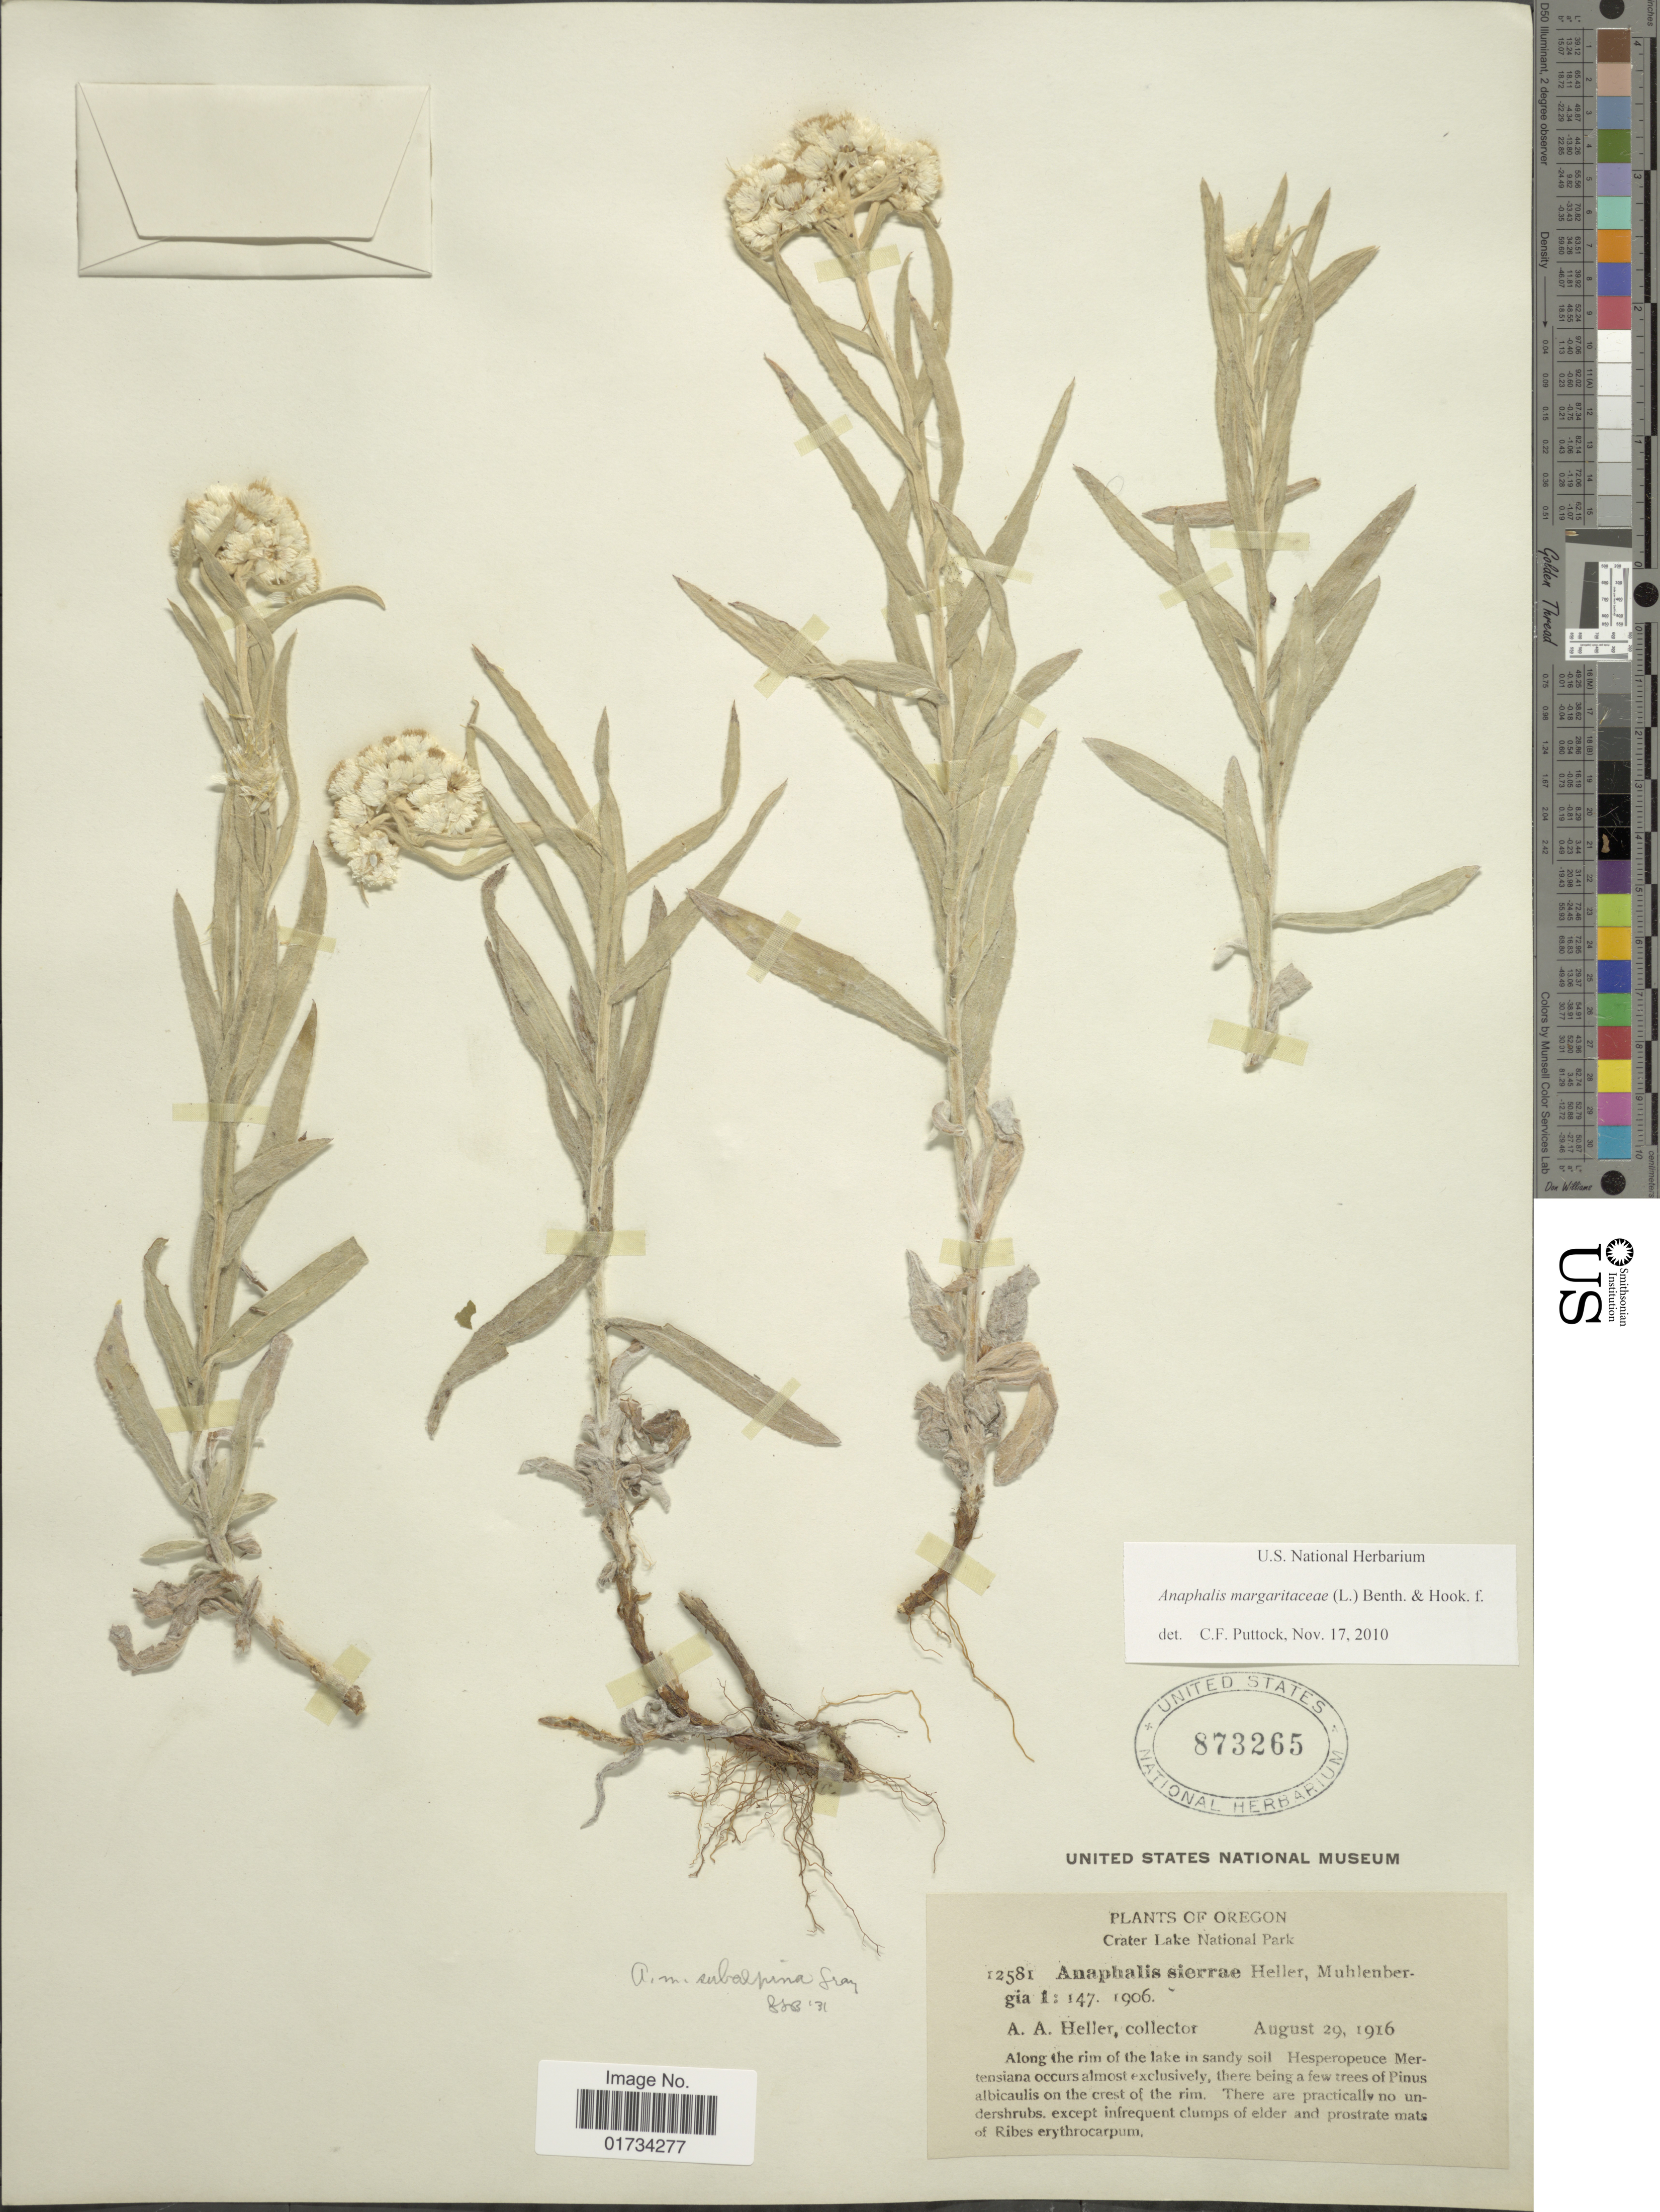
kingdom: Plantae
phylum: Tracheophyta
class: Magnoliopsida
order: Asterales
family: Asteraceae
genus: Anaphalis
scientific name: Anaphalis sierrae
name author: A. Heller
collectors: A. A. Heller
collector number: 12581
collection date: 1916-08-29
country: United States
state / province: Oregon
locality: Oregon. Crater Lake National Park. Along the rim of the lake in sandy soil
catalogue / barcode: US 873265